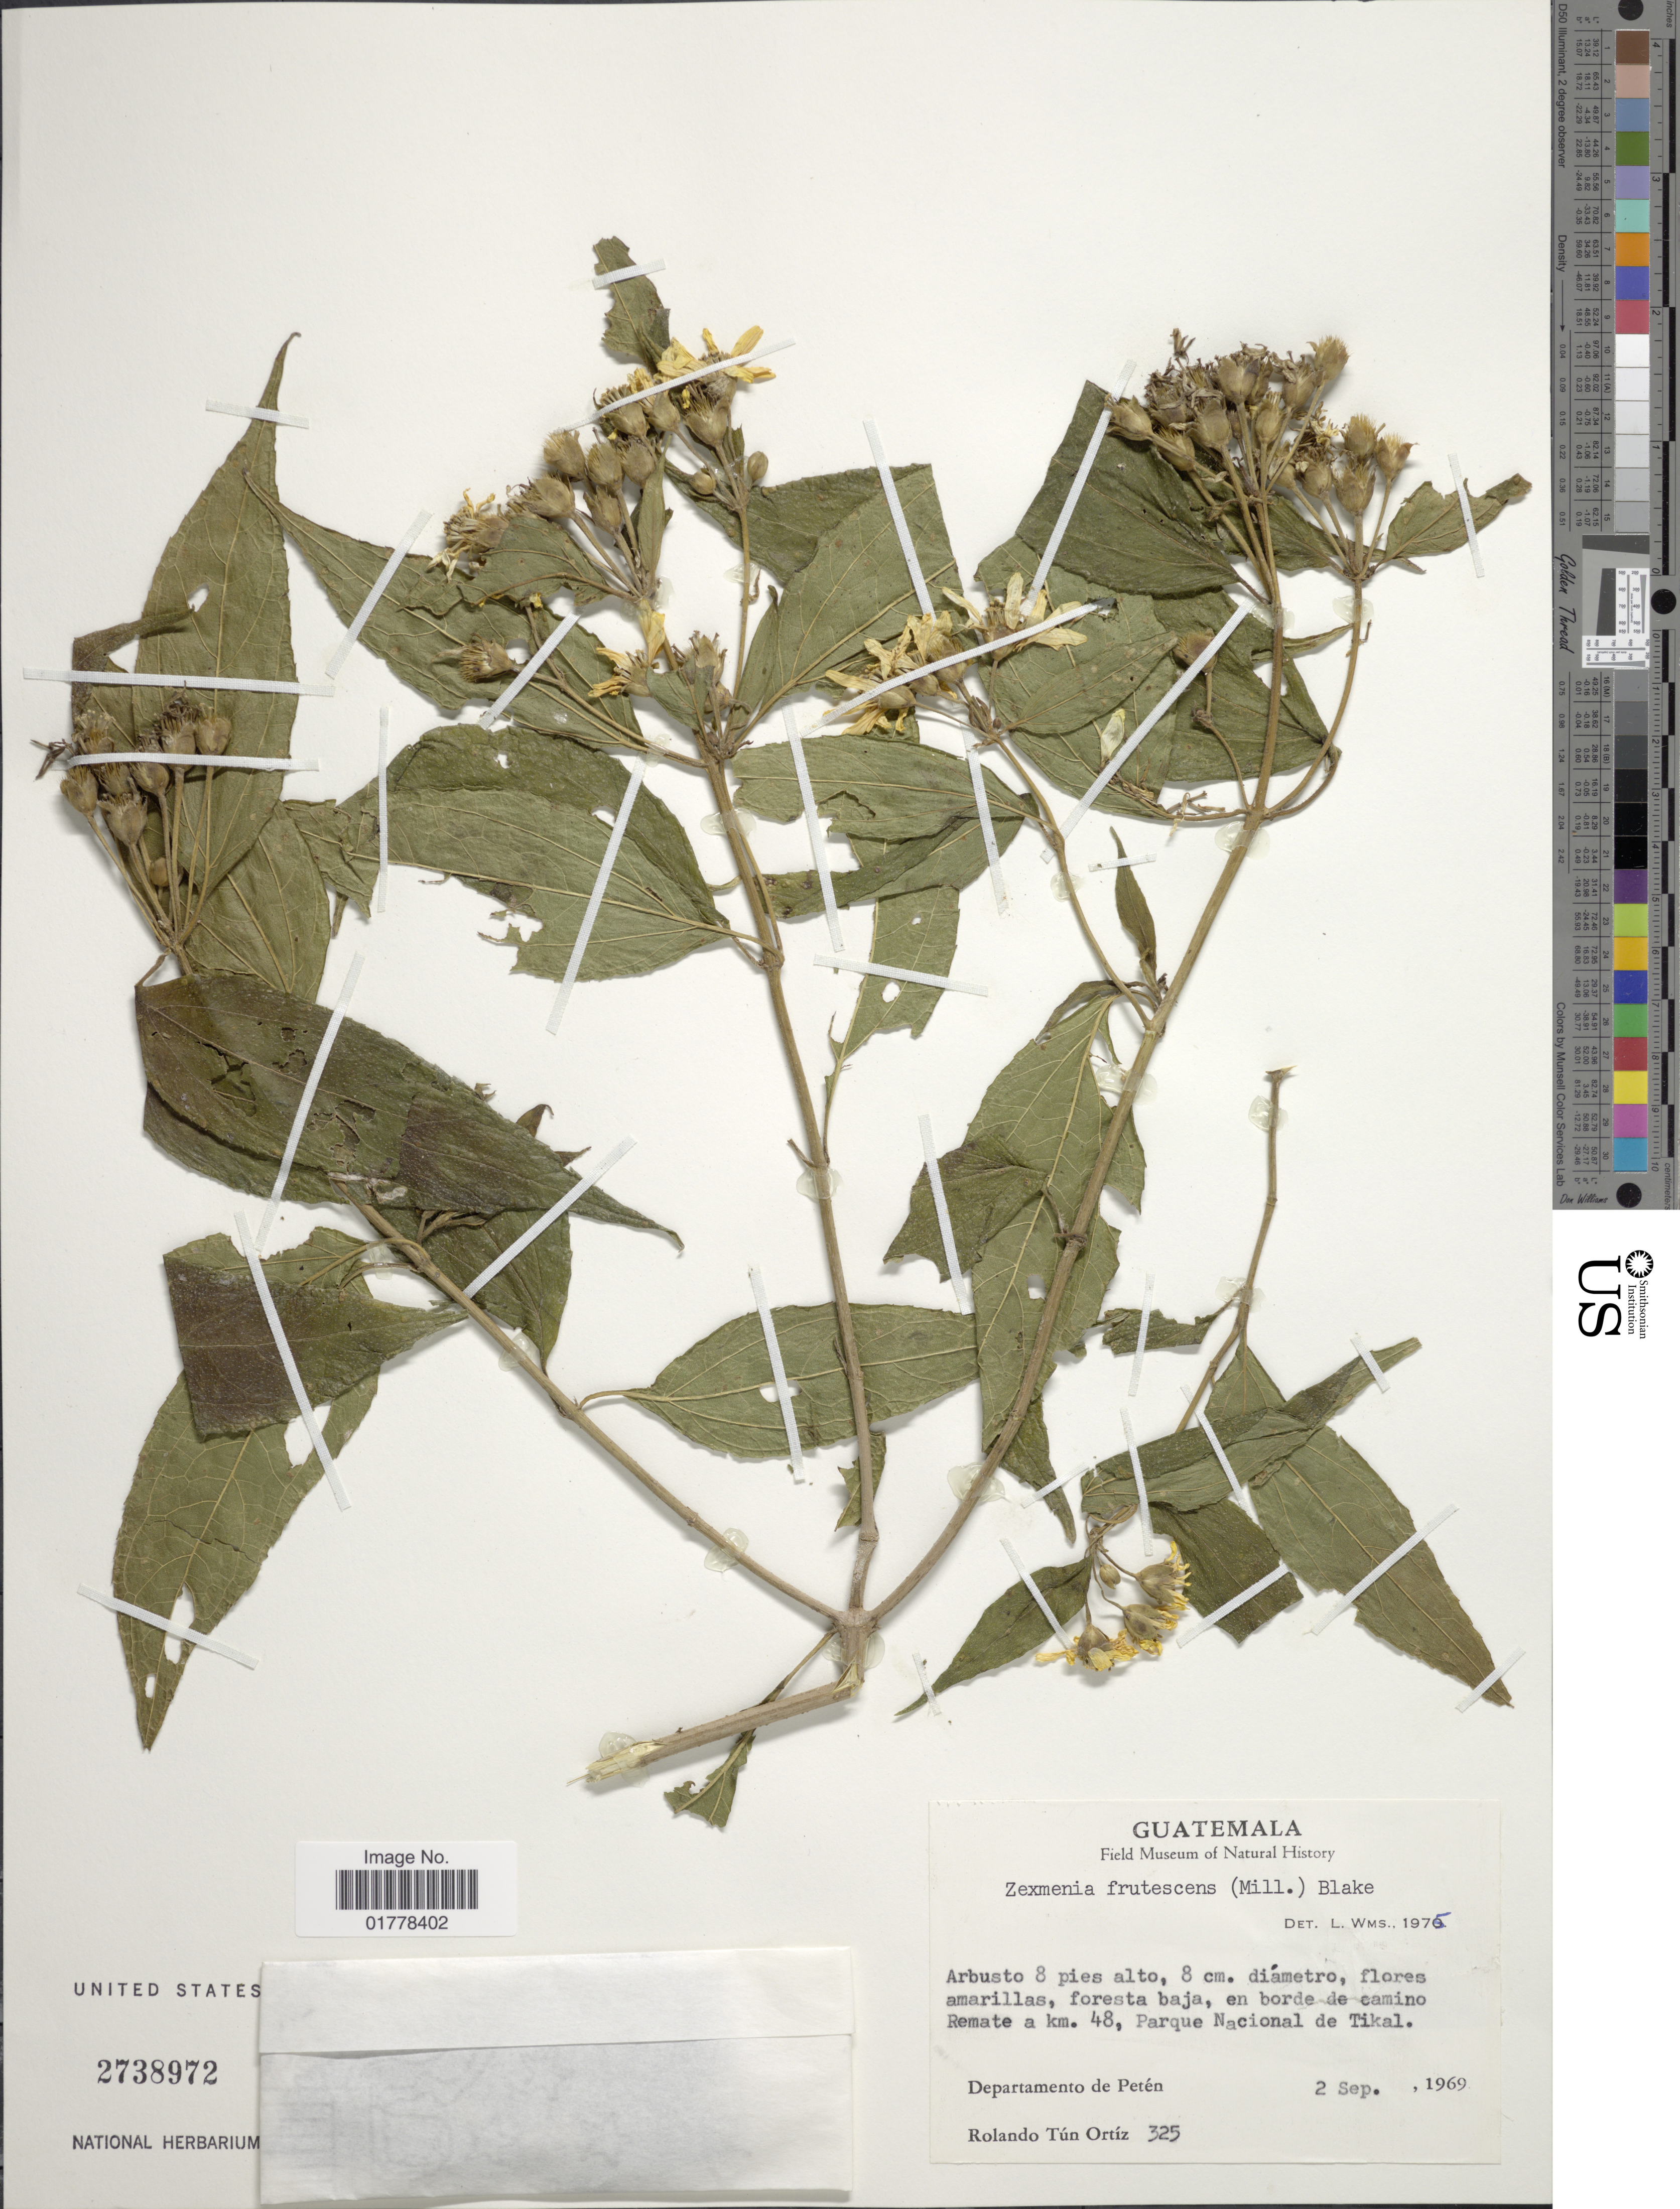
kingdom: Plantae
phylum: Tracheophyta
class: Magnoliopsida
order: Asterales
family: Asteraceae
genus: Lasianthaea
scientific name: Lasianthaea fruticosa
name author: (L.) K.M. Becker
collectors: R. T. Ortíz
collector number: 325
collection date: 1969-09-02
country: Guatemala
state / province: El Petén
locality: En borde de camino Remate a km. 48, Parque Nacional de Tikal. Departamento de Petén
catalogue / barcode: US 2738972